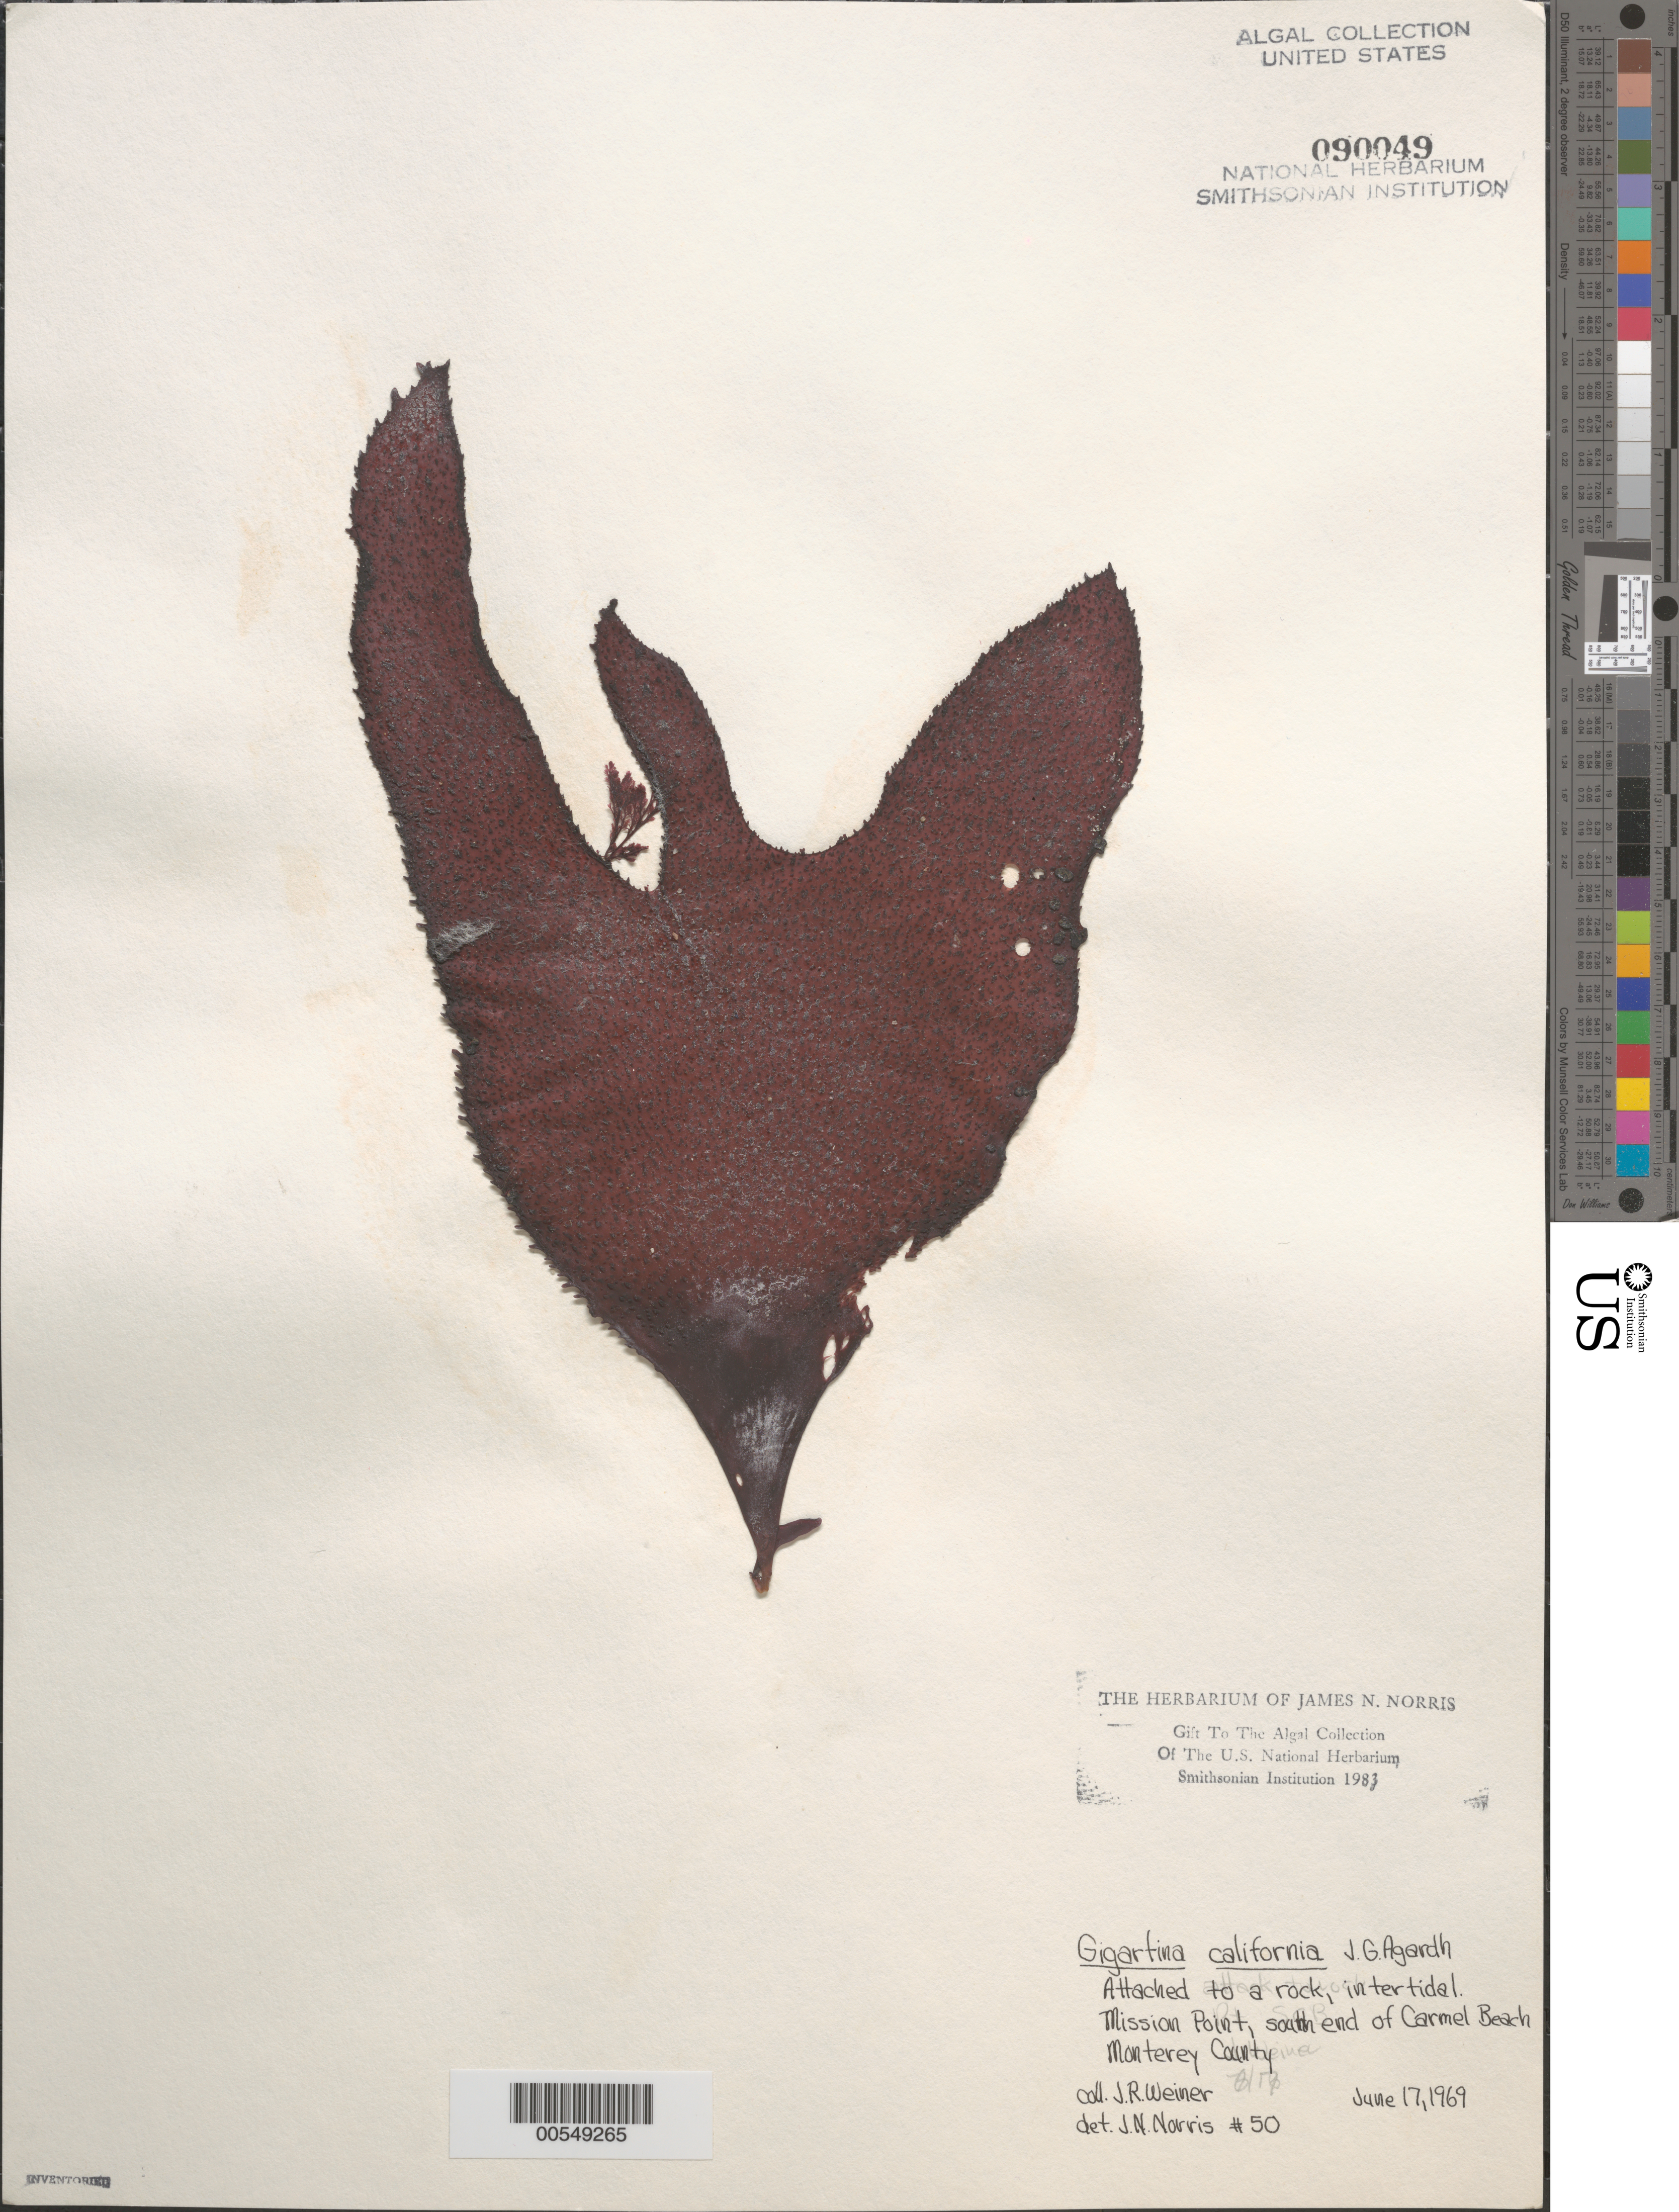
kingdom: Plantae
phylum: Rhodophyta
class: Florideophyceae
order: Gigartinales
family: Gigartinaceae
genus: Chondracanthus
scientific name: Chondracanthus corymbiferus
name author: (Kütz.) Guiry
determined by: Algae name updating Project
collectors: J. Weiner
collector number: JN-50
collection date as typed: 17 Jun 1969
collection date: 1969-06-17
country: United States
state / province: California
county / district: Monterey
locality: Mission Point, Carmel Beach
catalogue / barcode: US 90049